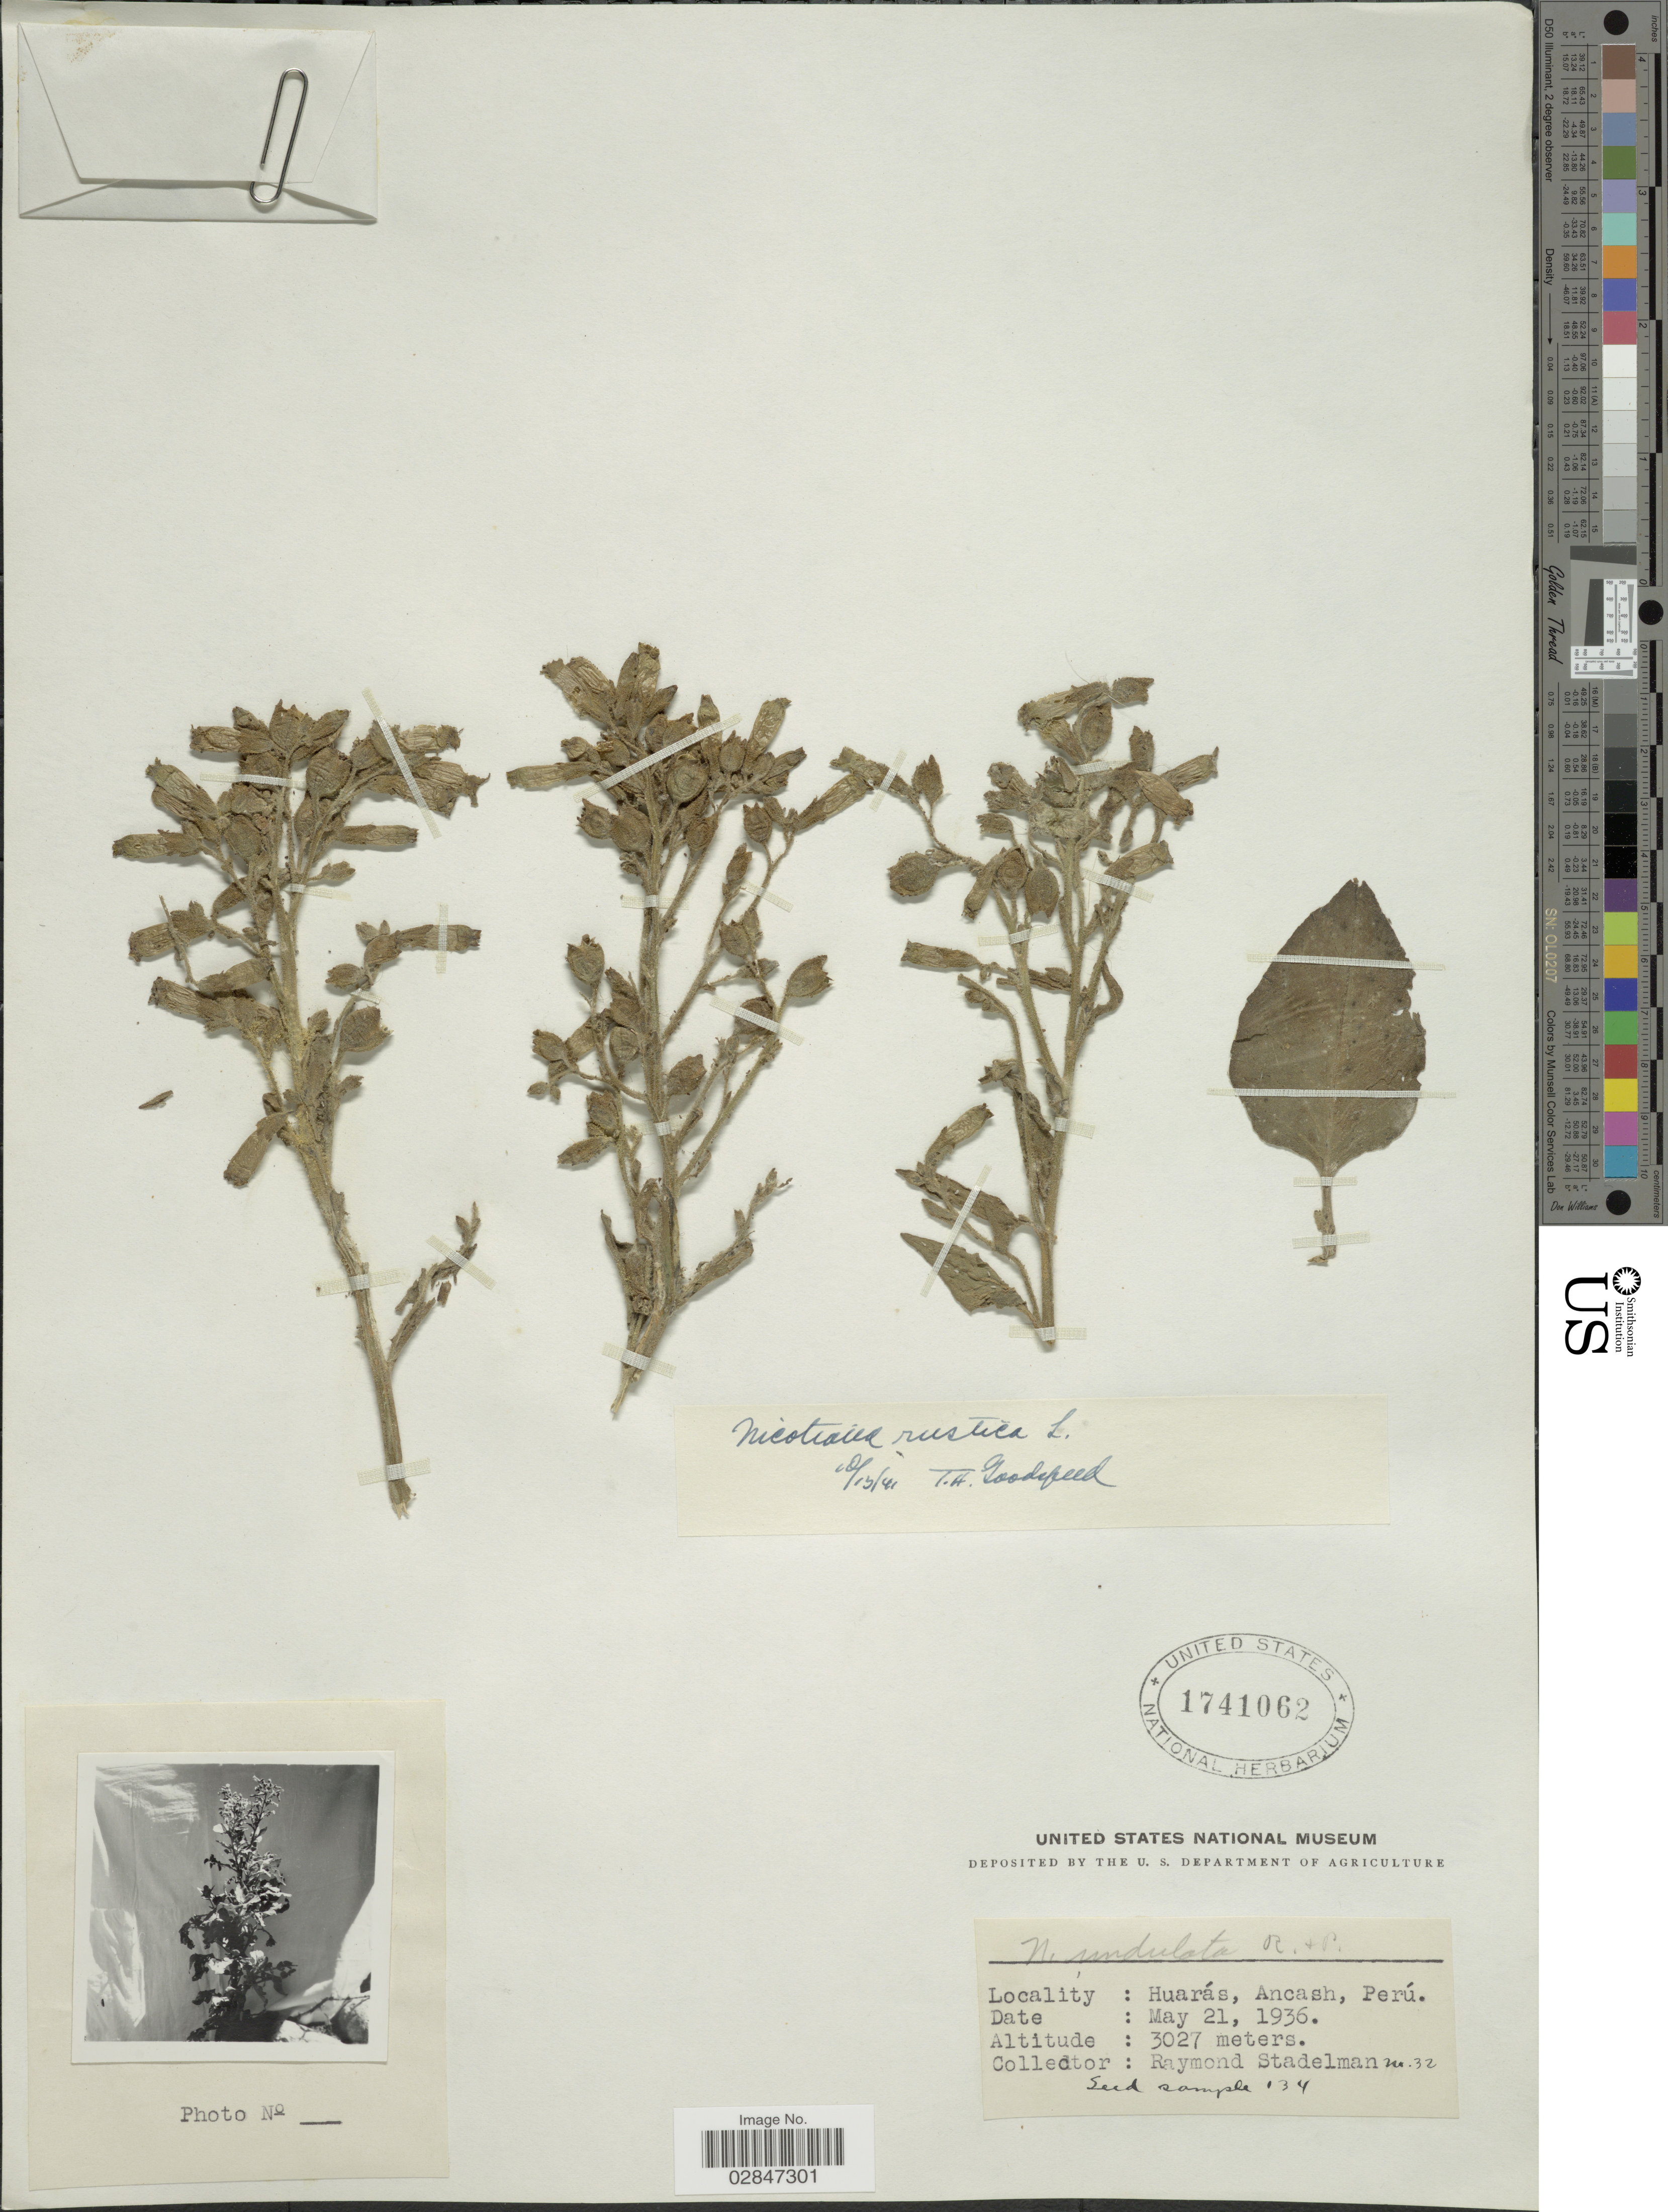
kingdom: Plantae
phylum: Tracheophyta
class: Magnoliopsida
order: Solanales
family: Solanaceae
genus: Nicotiana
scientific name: Nicotiana rustica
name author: L.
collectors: R. Stadelman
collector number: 32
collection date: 1936-05-21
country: Peru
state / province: Ancash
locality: Huarás, Ancash, Perú.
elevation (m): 3027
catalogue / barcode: US 1741062